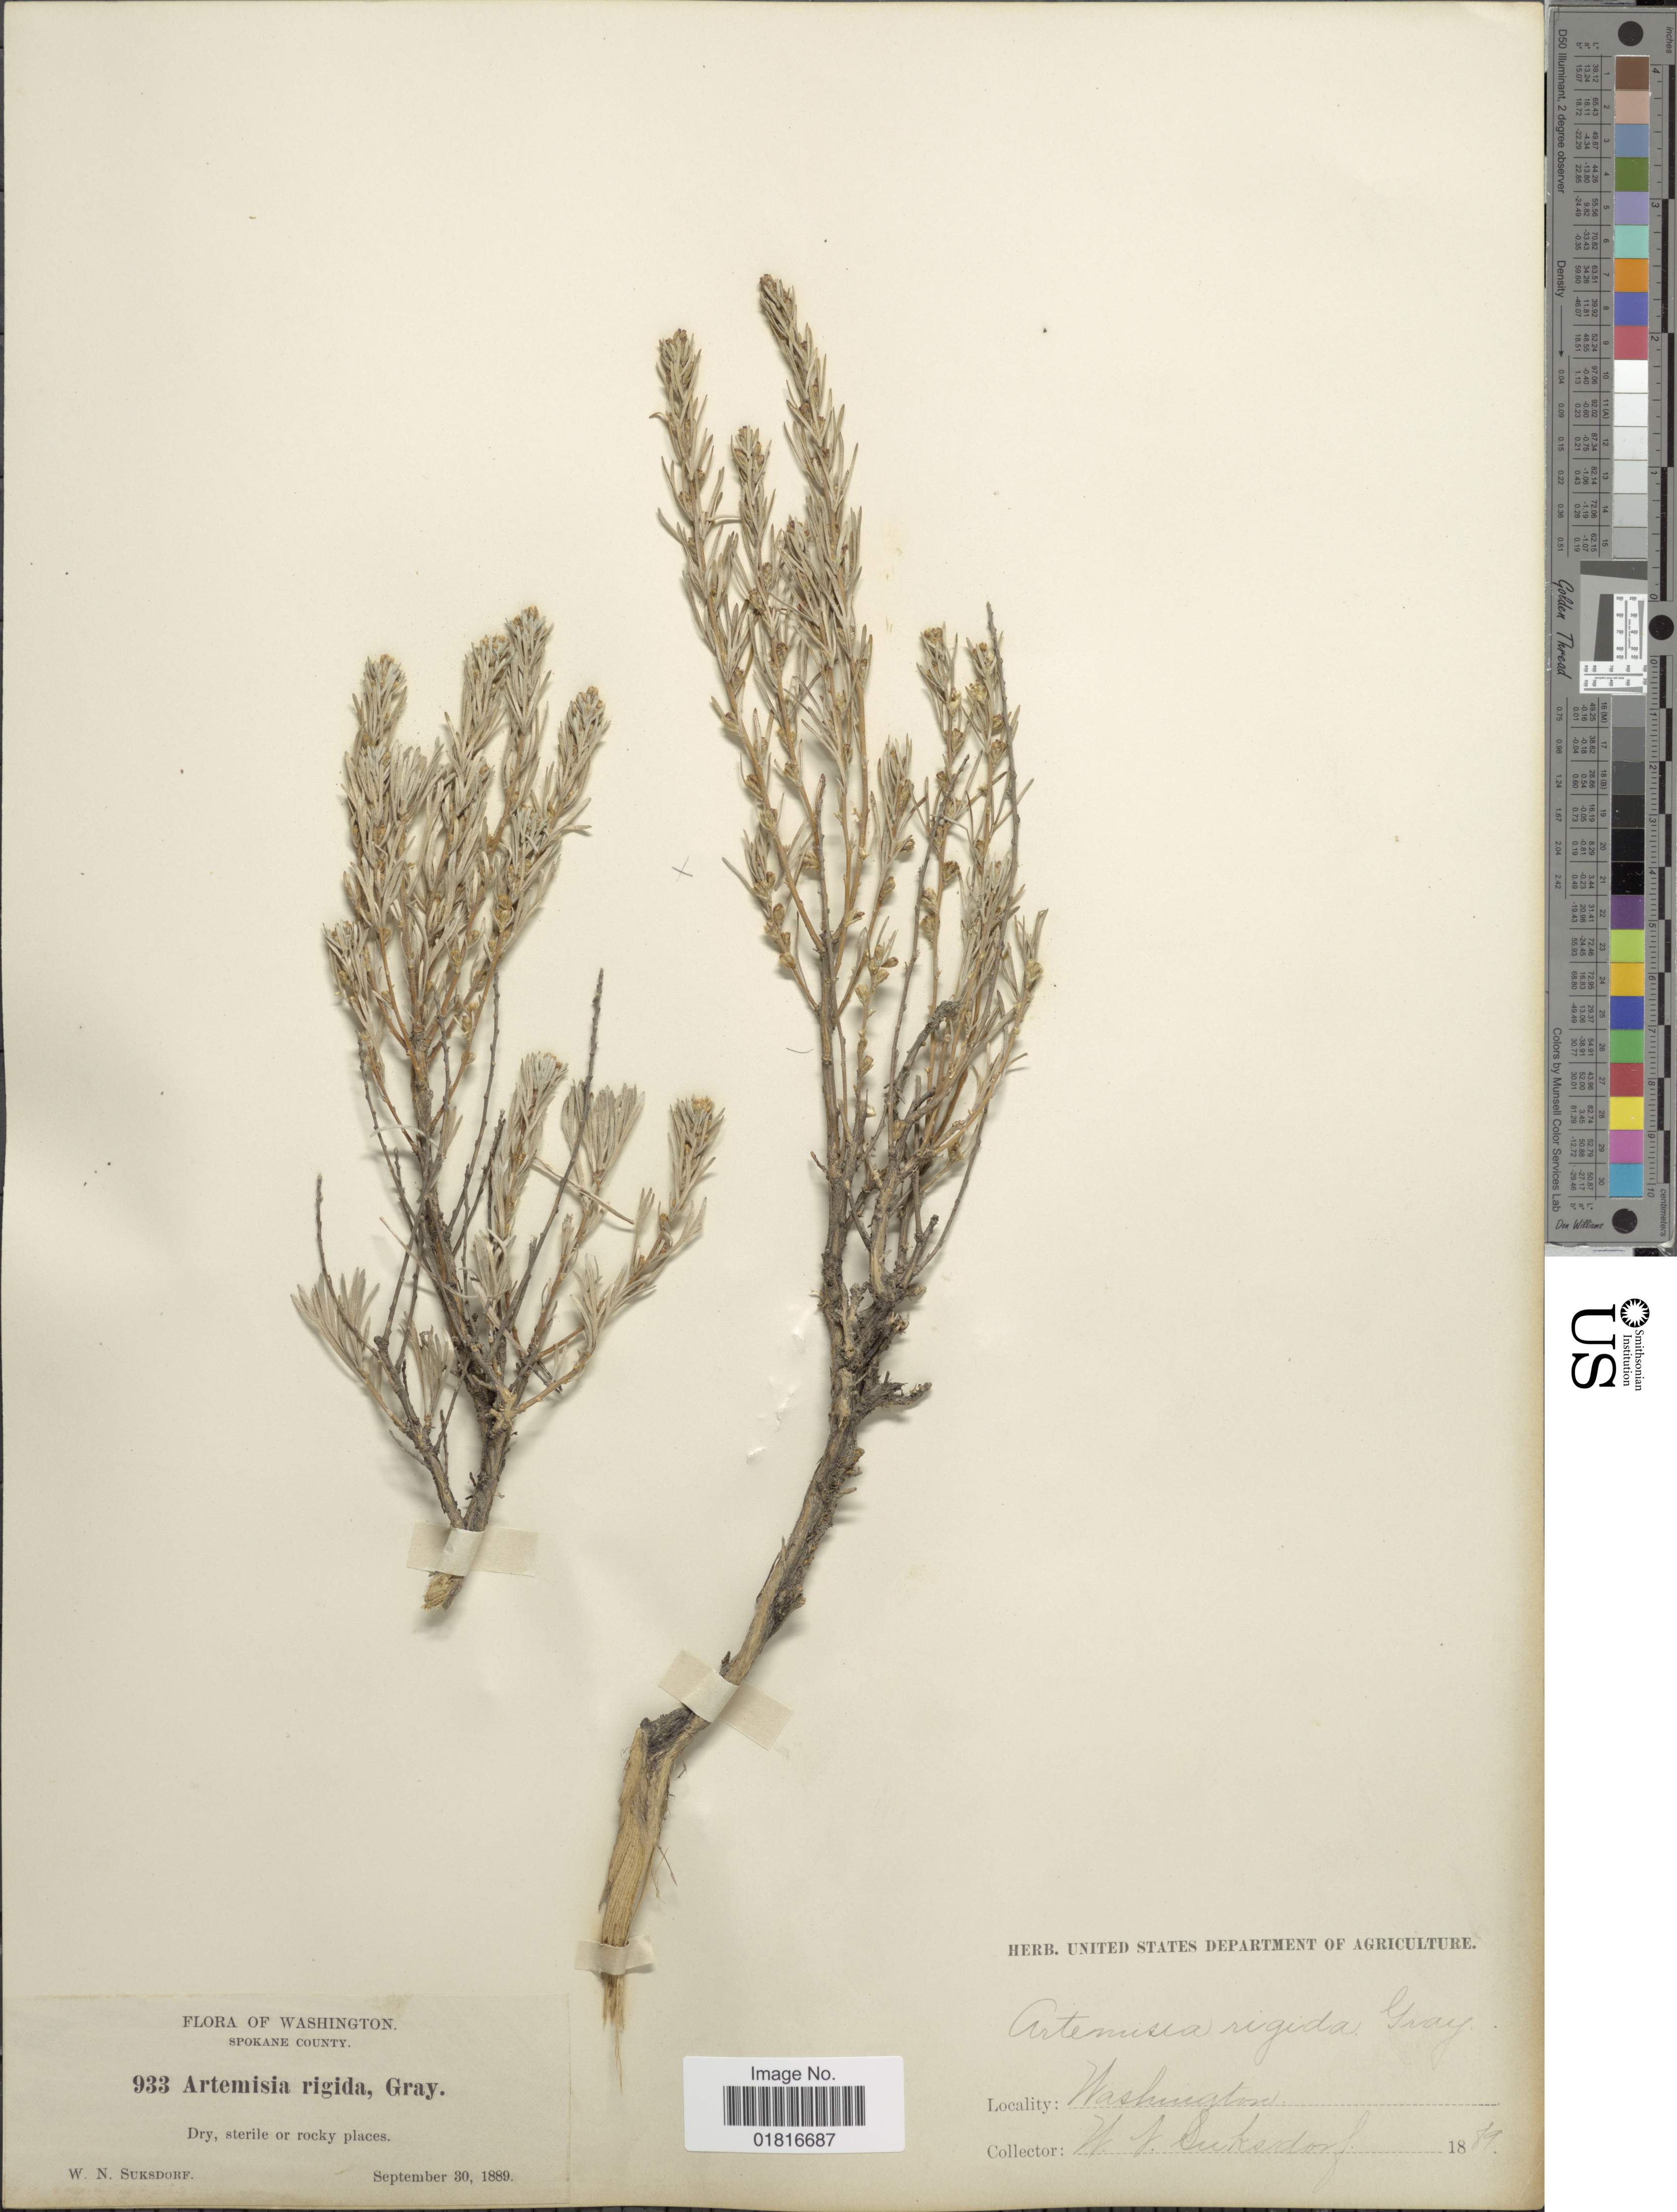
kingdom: Plantae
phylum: Tracheophyta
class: Magnoliopsida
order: Asterales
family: Asteraceae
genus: Artemisia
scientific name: Artemisia rigida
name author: (Nutt.) A. Gray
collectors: W. N. Suksdorf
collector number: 933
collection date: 1889-09-30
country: United States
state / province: Washington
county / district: Spokane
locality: Spokane County, Dry, sterile or rocky places